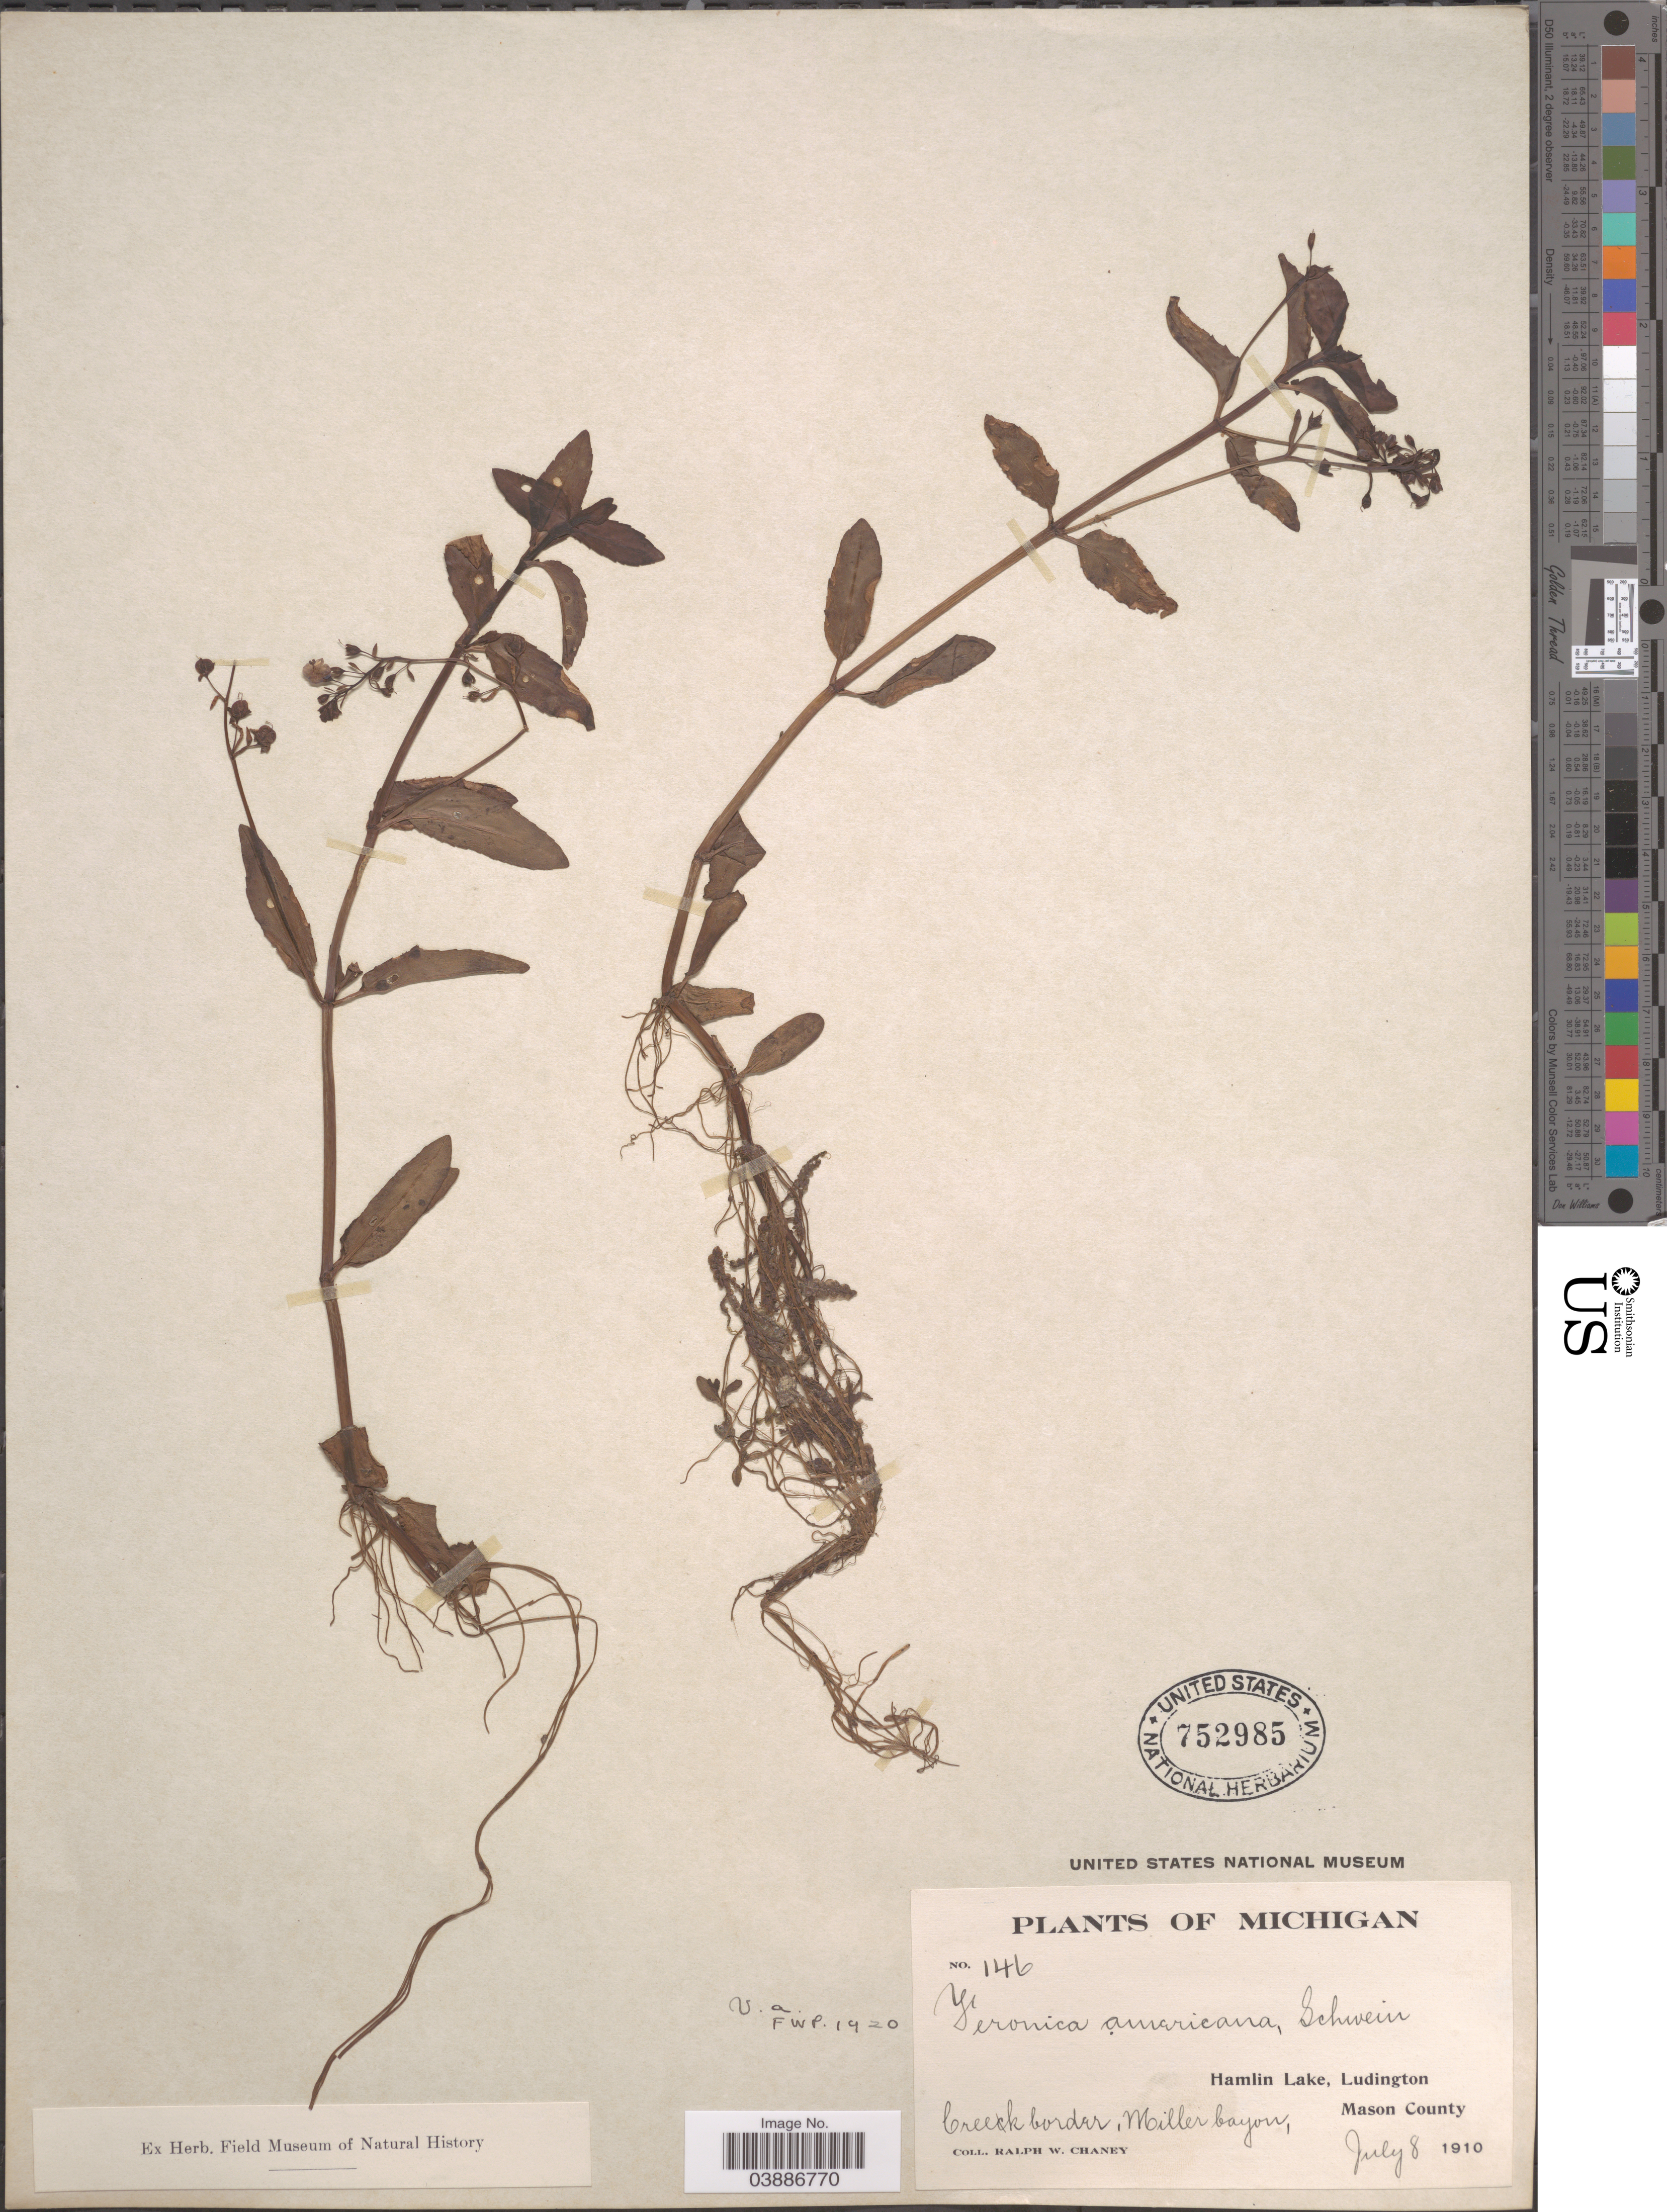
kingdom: Plantae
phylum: Tracheophyta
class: Magnoliopsida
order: Lamiales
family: Plantaginaceae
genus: Veronica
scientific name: Veronica americana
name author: Schwein. ex Benth.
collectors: R. Chaney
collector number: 146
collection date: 1910-07-08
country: United States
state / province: Michigan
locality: Hamlin Lake, Ludington. Creek border, Miller Cayon, Mason County.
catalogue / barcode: US 752985